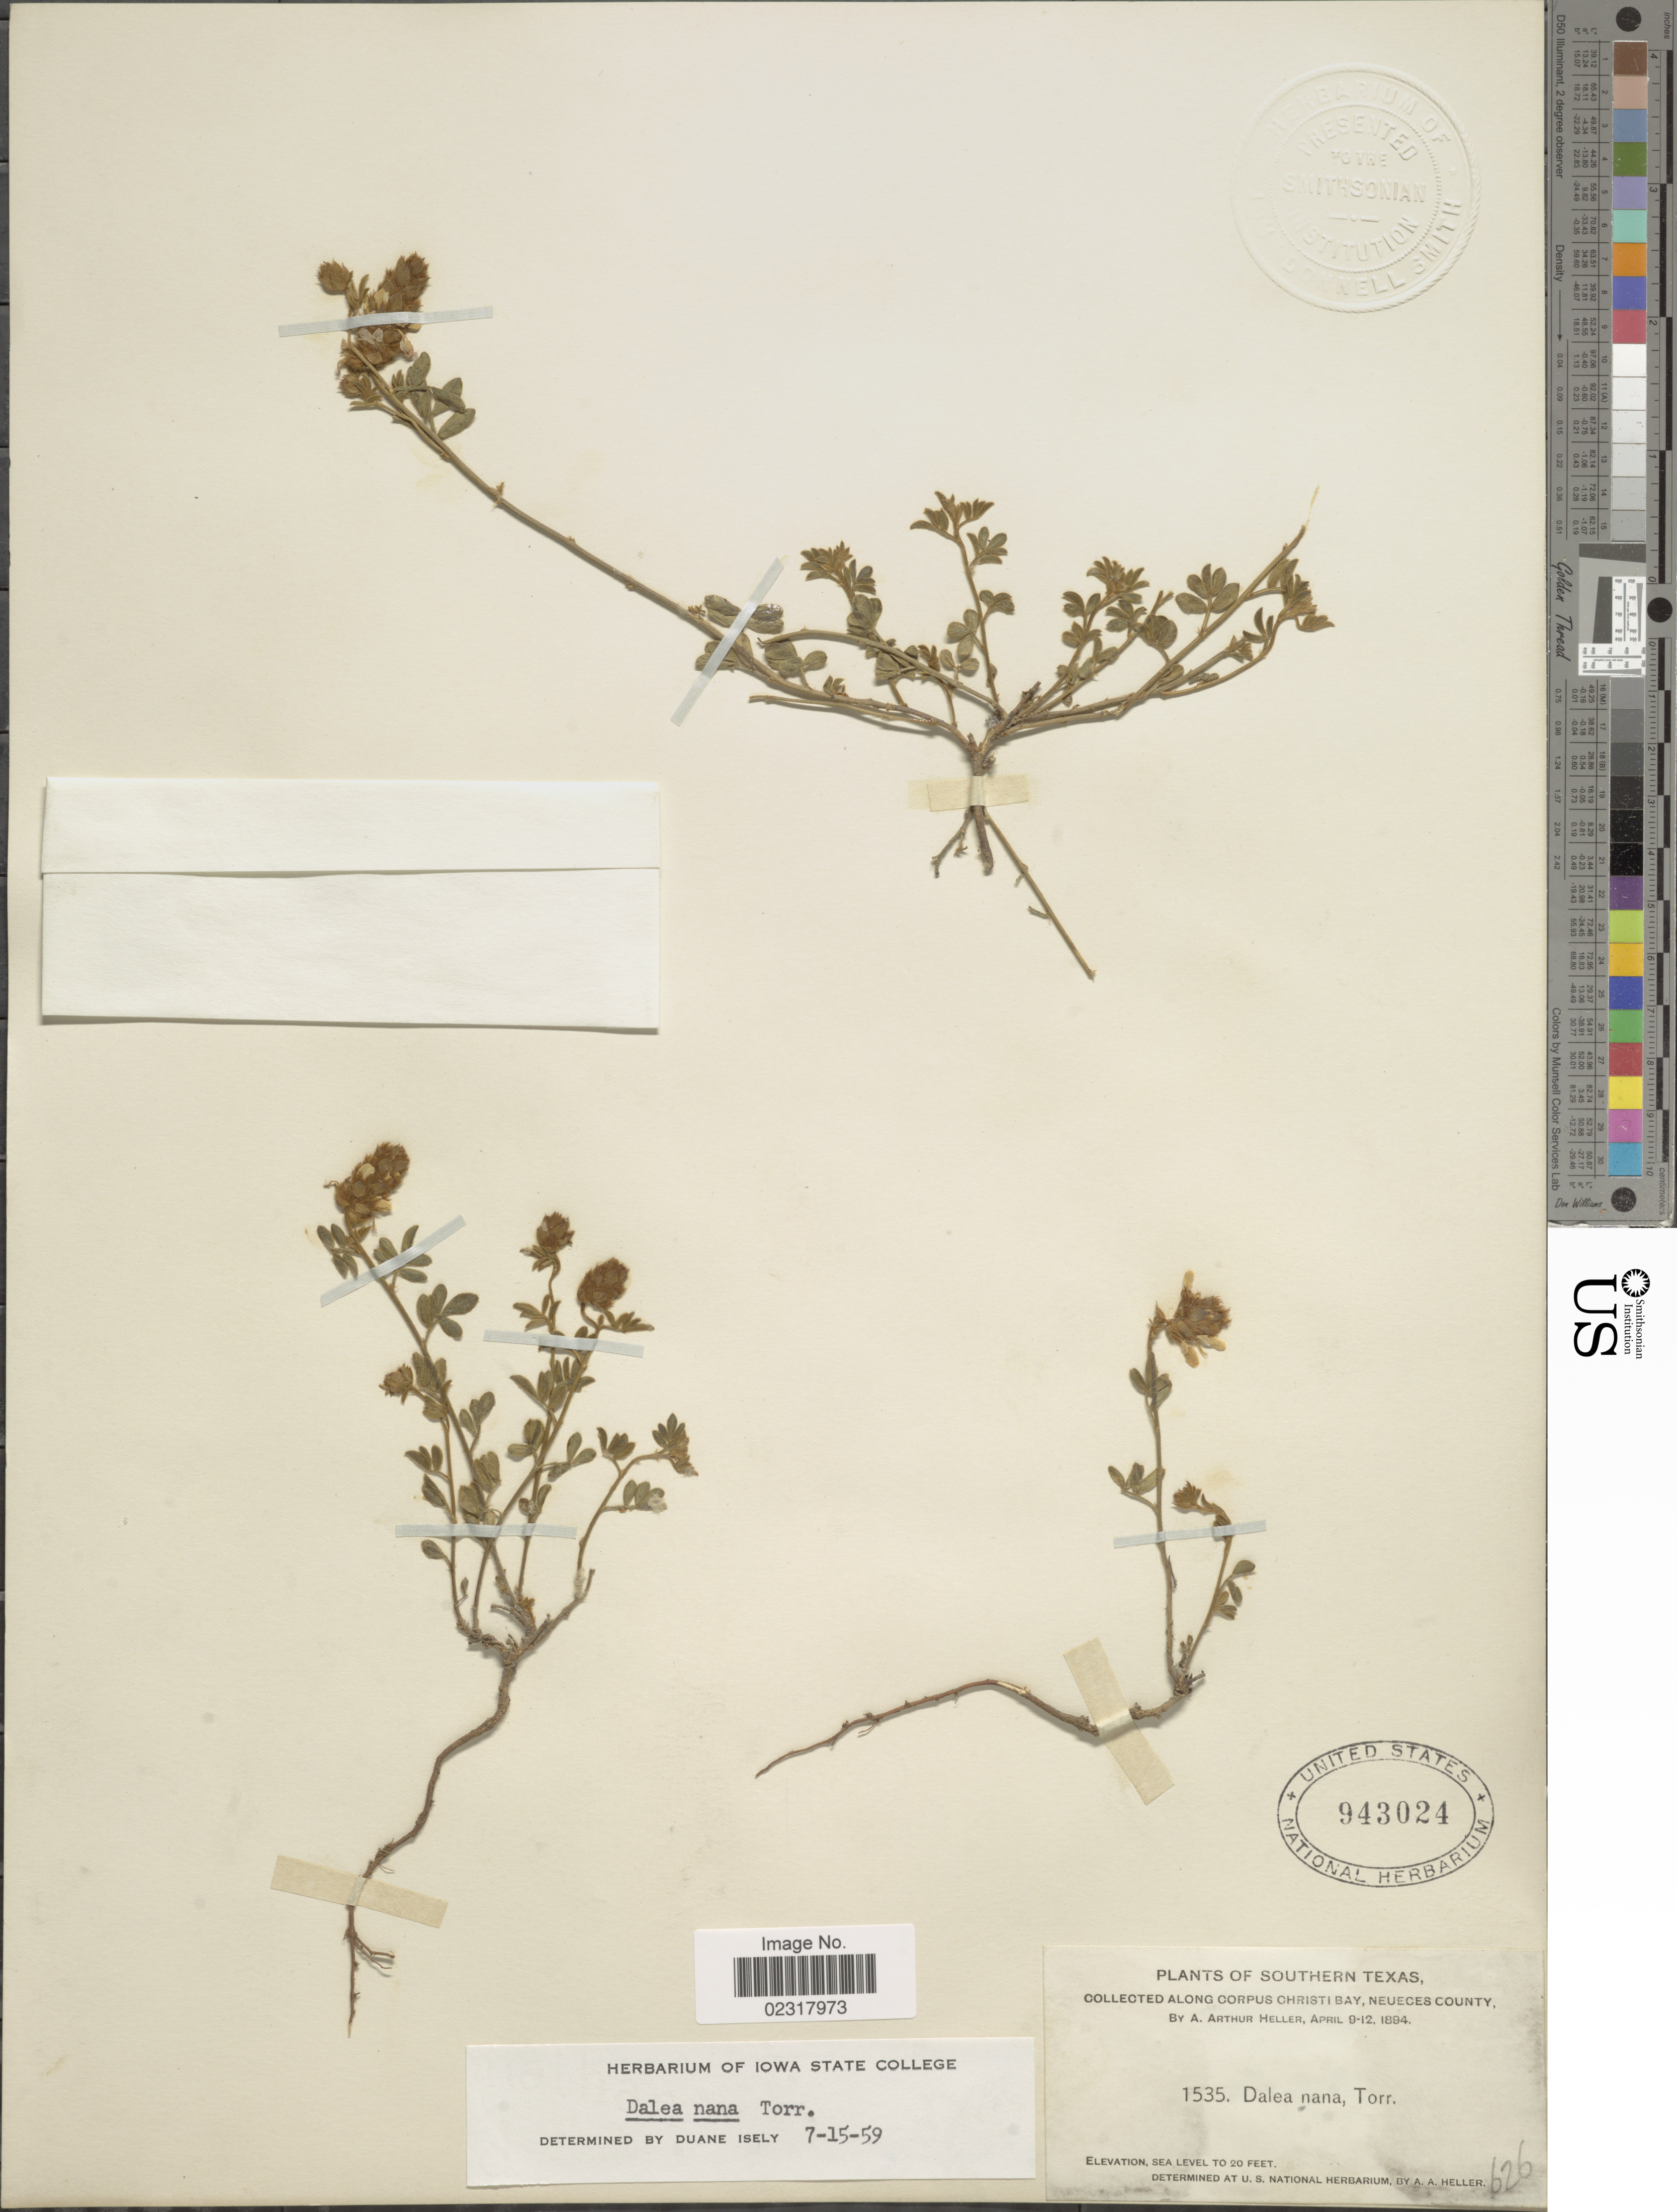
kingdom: Plantae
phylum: Tracheophyta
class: Magnoliopsida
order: Fabales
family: Fabaceae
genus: Dalea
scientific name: Dalea nana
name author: Torr. & A. Gray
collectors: A. A. Heller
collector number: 1535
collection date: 1894-04-09/1894-04-12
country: United States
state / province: Texas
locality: Southern Texas, along Corpus Christi Bay, Nueces County.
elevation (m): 6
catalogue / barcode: US 943024